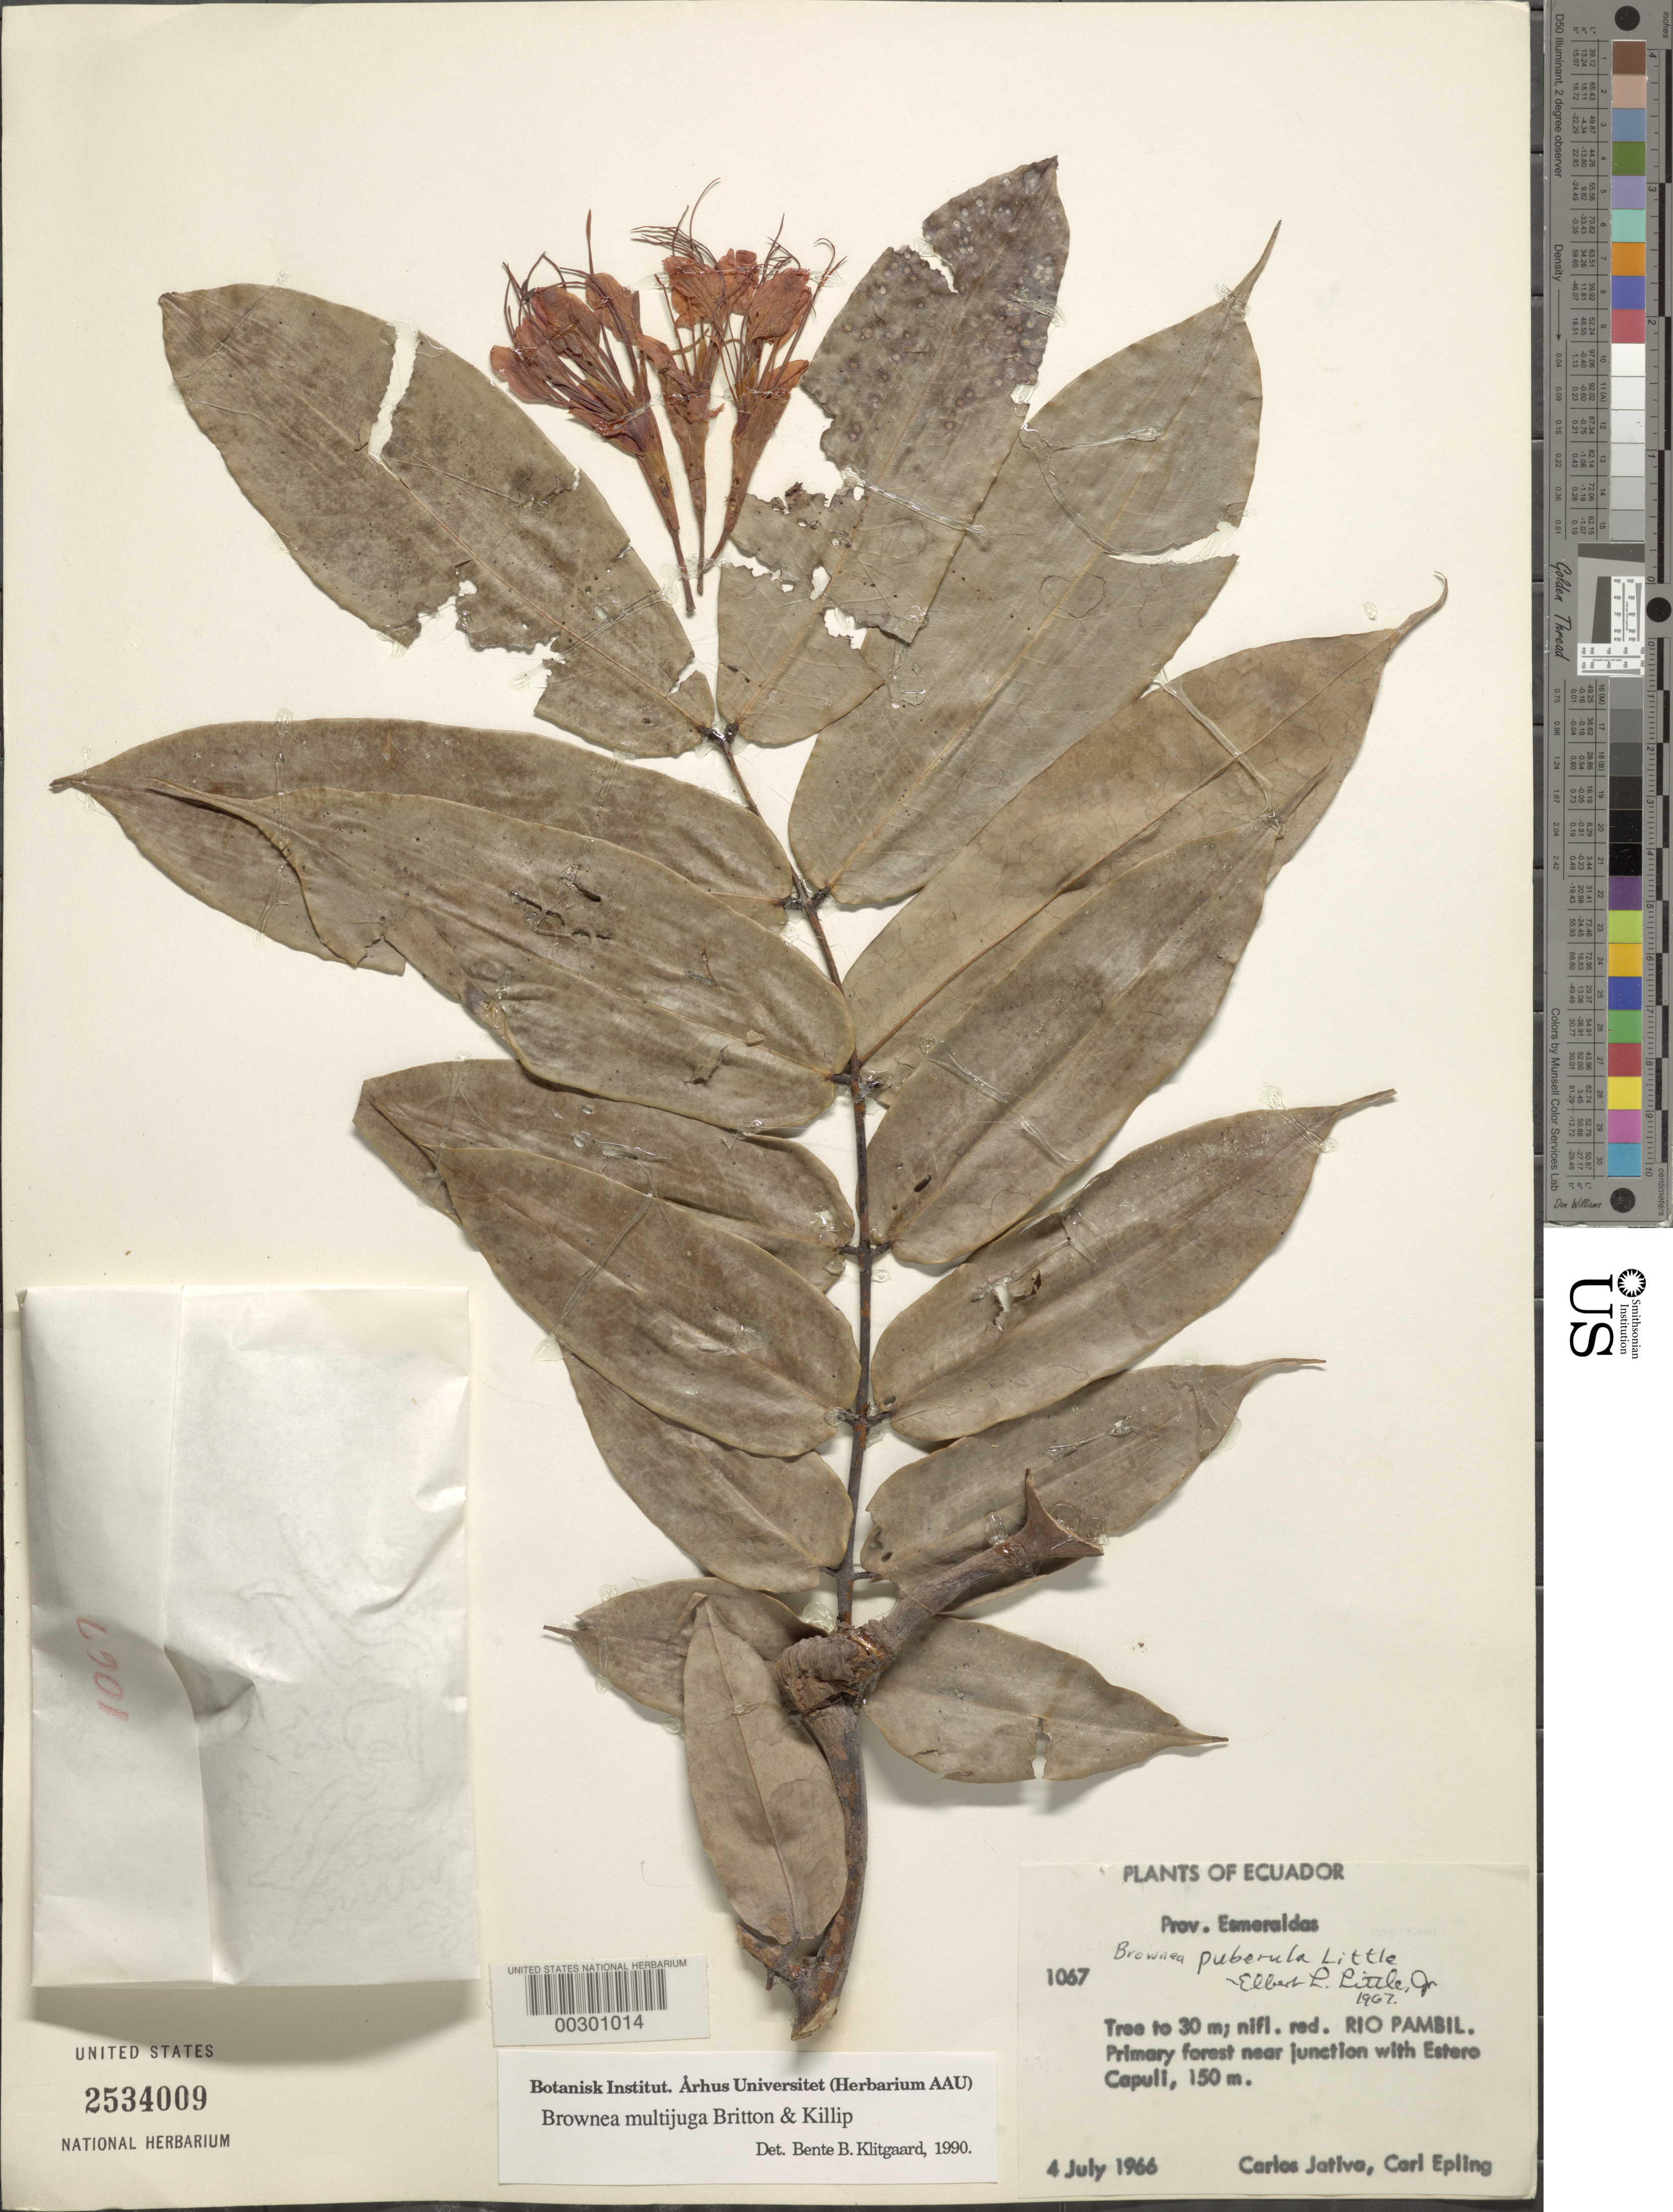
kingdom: Plantae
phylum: Tracheophyta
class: Magnoliopsida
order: Fabales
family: Fabaceae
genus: Brownea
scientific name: Brownea multijuga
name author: Britton & Killip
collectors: C. D. Játiva & C. C. Epling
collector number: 1067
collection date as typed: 04 Jul 1966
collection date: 1966-07-04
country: Ecuador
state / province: Esmeraldas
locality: Near junction with Estero Capuli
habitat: Primary forest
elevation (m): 150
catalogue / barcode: US 2534009